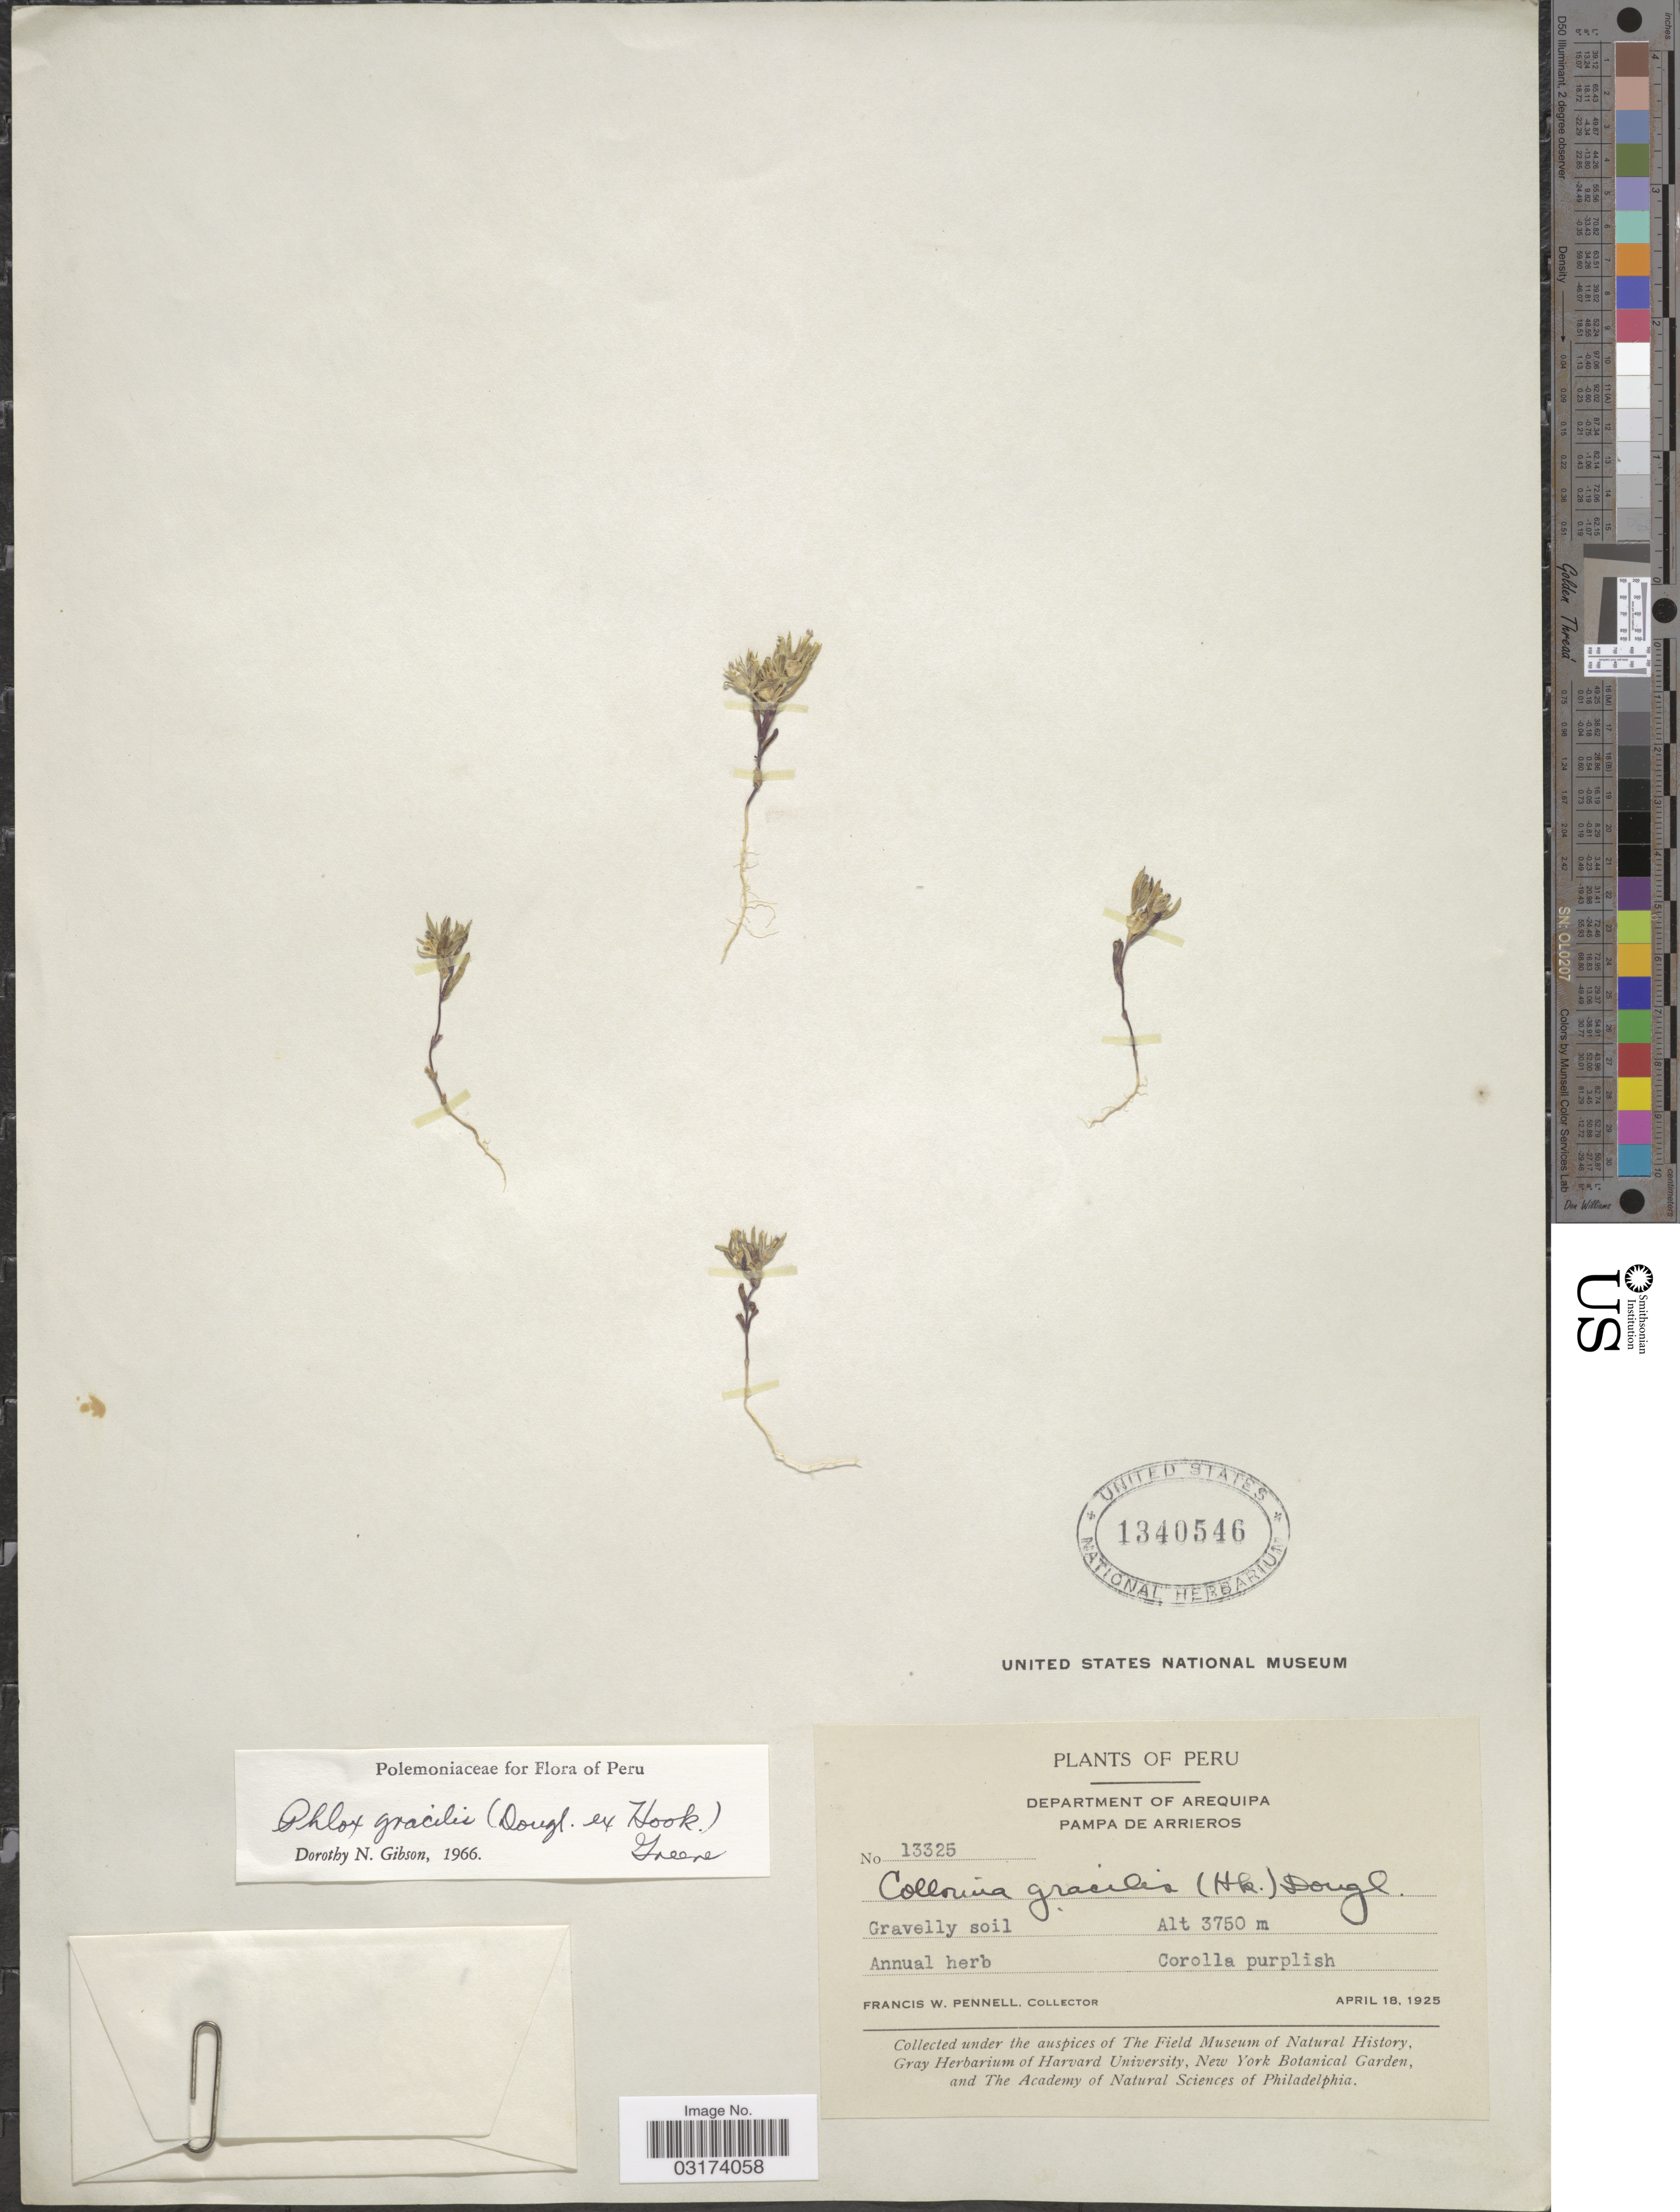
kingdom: Plantae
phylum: Tracheophyta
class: Magnoliopsida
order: Ericales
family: Polemoniaceae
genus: Microsteris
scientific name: Microsteris gracilis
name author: (Hook.) Greene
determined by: (US) Smithsonian Institution - National Museum of Natural History - Department of Botany (UNITED STATES)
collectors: F. W. Pennell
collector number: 13325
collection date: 1925-04-18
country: Peru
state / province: Arequipa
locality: Department of Arequipa, Pampa de Arrieros.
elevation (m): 3750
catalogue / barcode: US 1340546